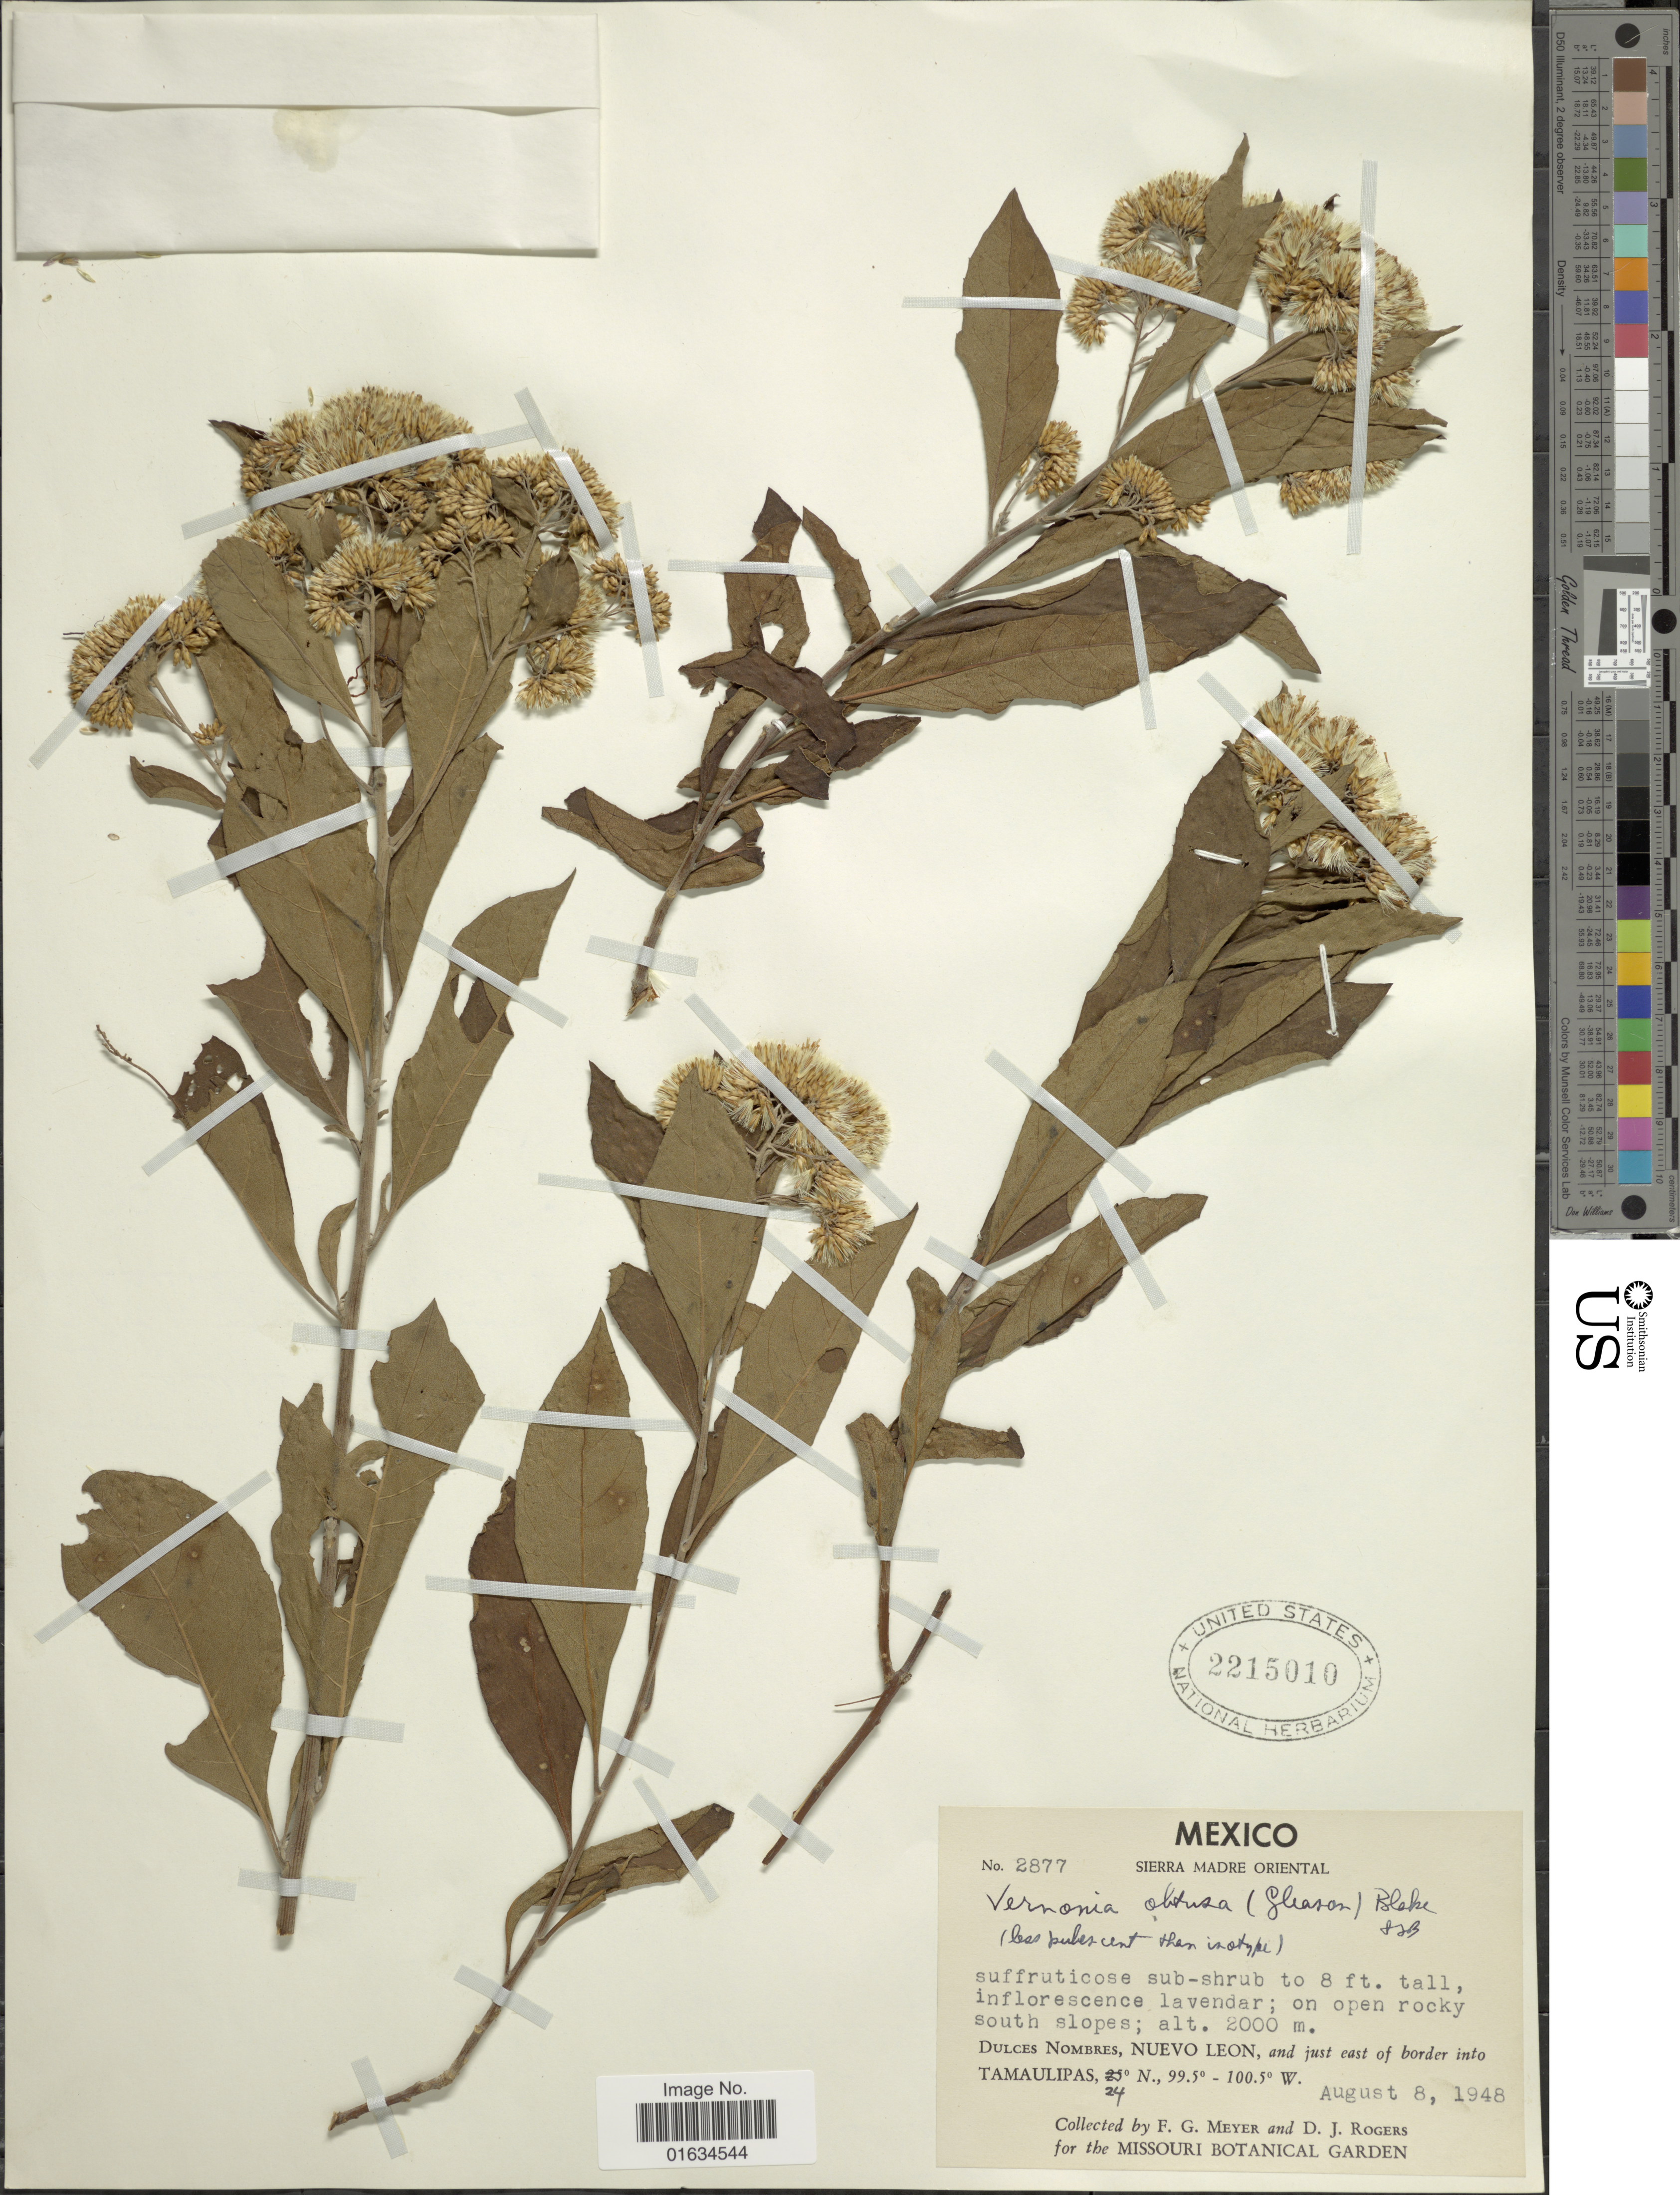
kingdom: Plantae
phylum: Tracheophyta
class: Magnoliopsida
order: Asterales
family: Asteraceae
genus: Vernonia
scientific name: Vernonia obtusa var. obtusa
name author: (Gleason) S.F. Blake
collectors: F. G. Meyer & D. J. Rogers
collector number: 2877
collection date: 1948-08-08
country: Mexico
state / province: Tamaulipas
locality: Dulces Nombres. Nuevo Leon, and just east of border into Tamaulipas, on open rocky south slope, Sierra Madre Oriental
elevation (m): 2000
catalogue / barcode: US 2215010